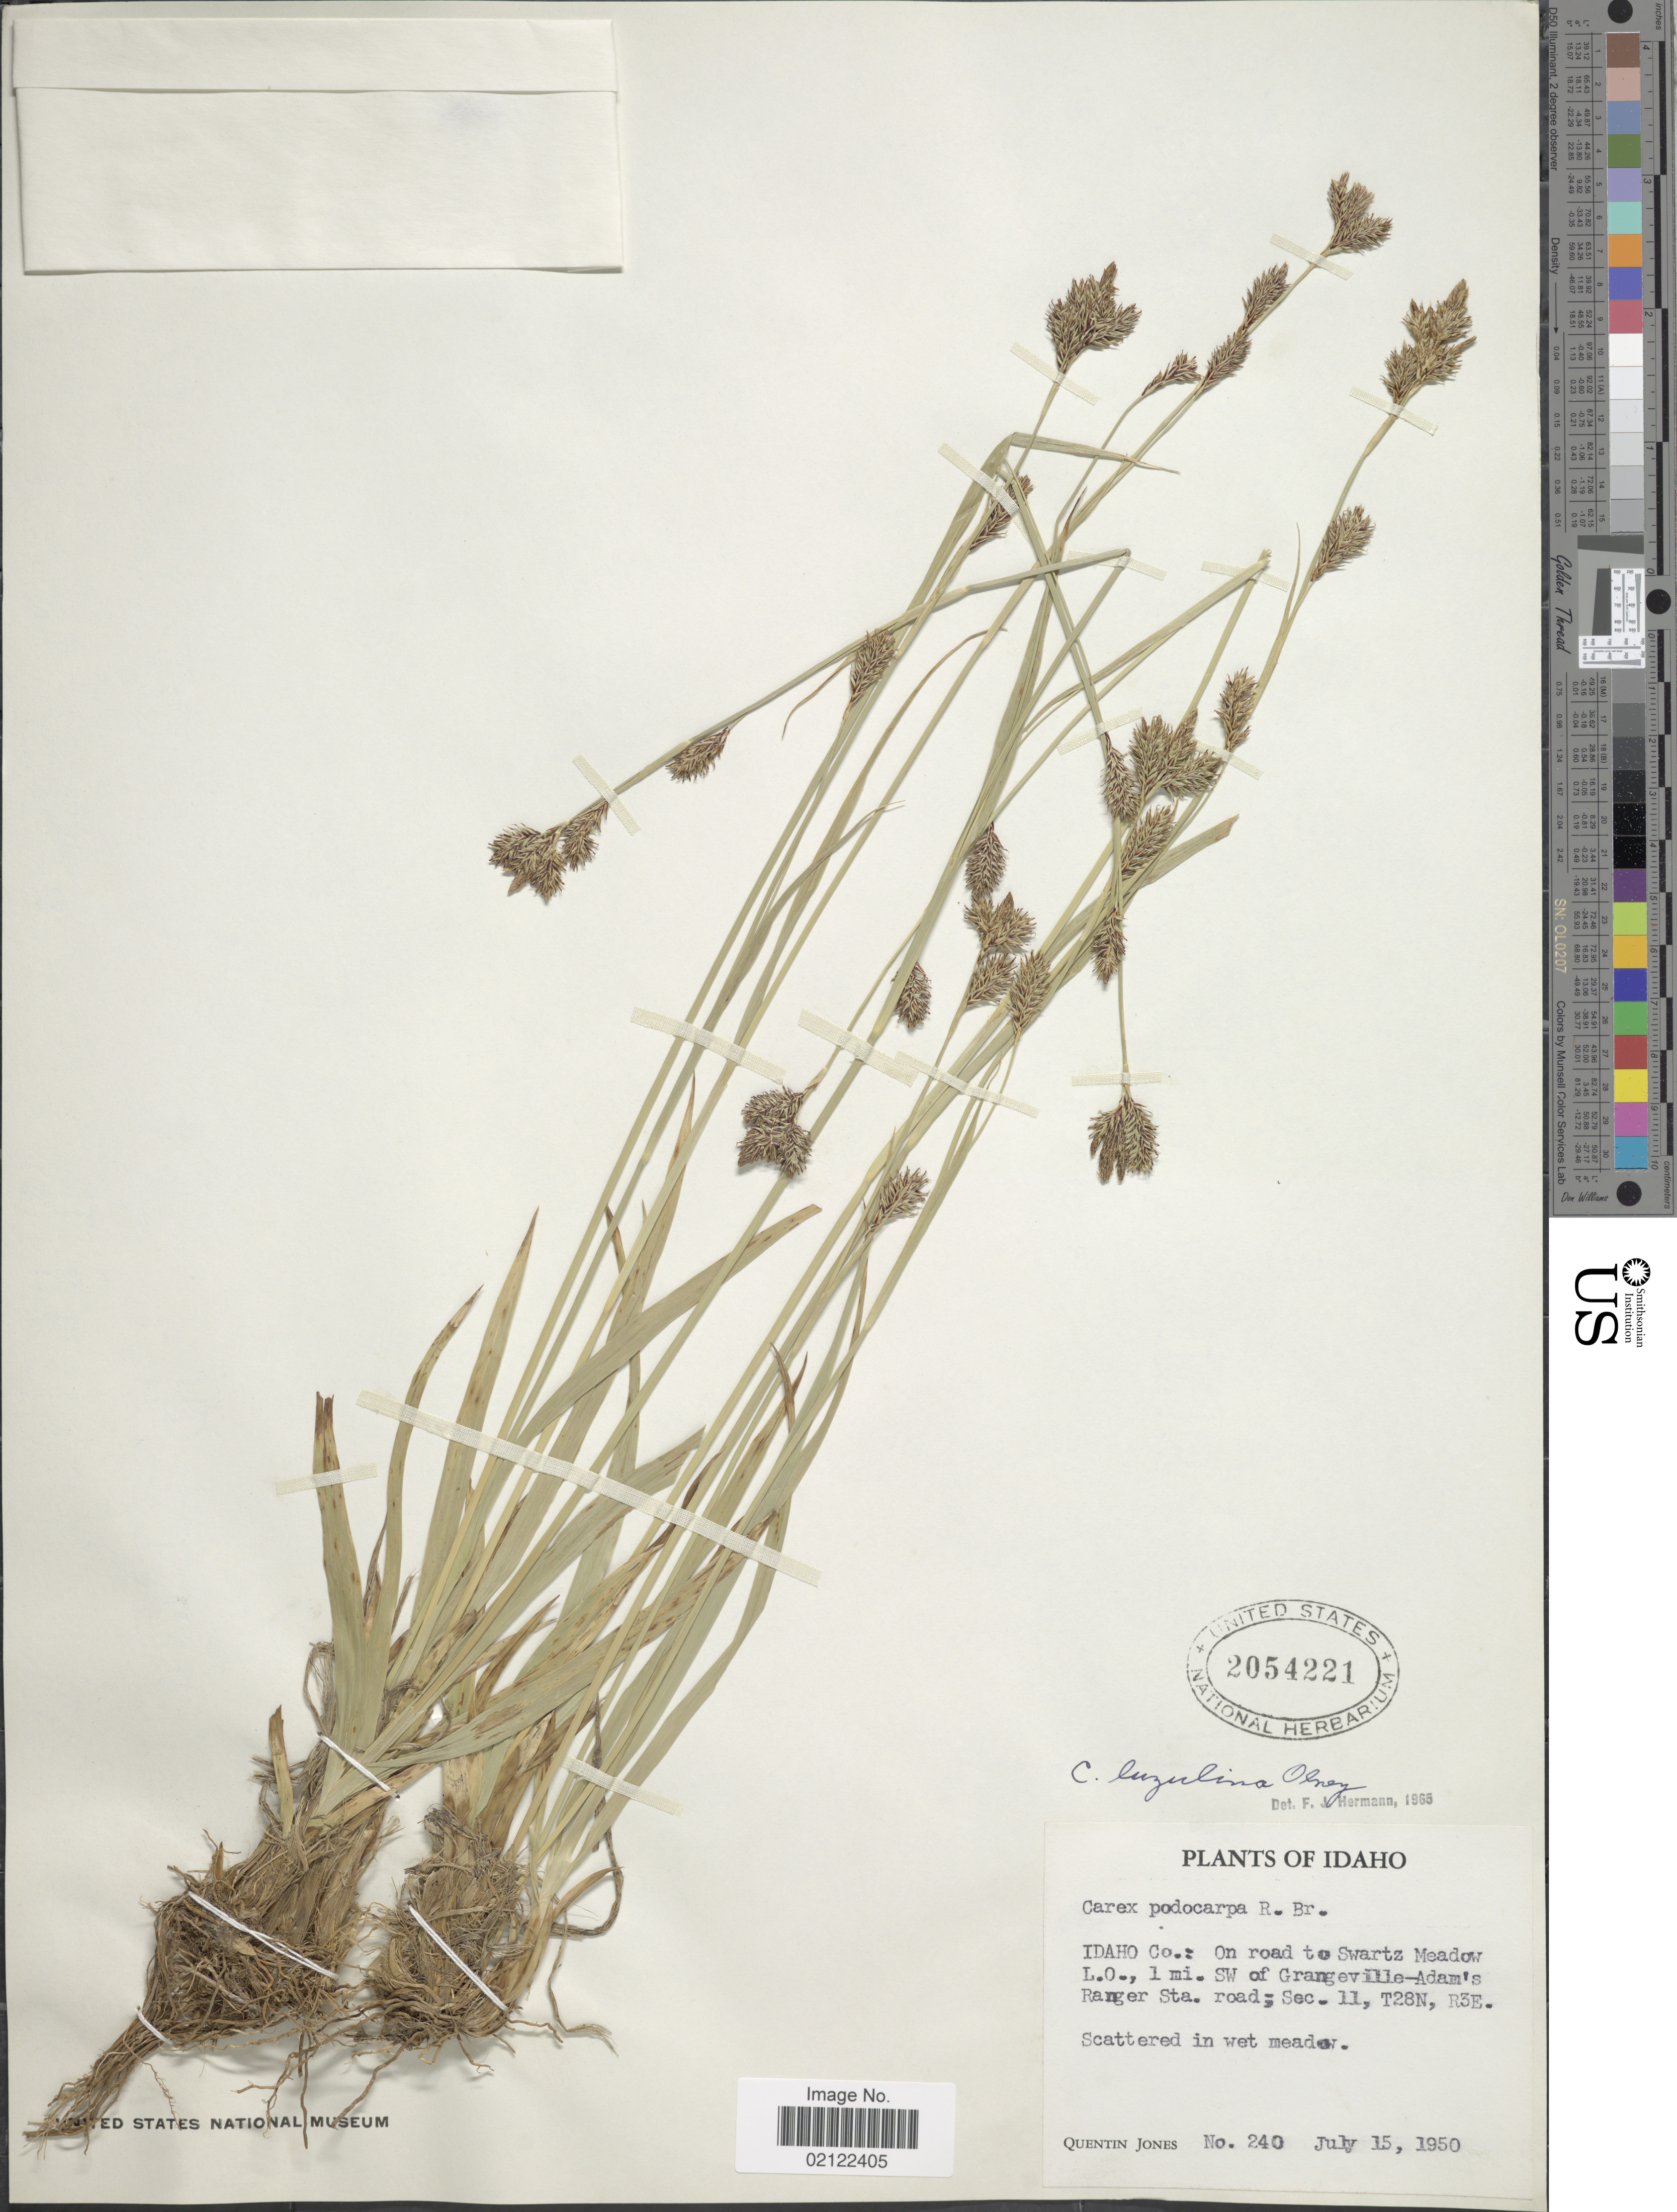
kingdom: Plantae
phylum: Tracheophyta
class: Liliopsida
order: Poales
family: Cyperaceae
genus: Carex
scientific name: Carex luzulina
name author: Olney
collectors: Q. Jones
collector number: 240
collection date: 1950-07-15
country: United States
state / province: Idaho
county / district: Idaho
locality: On road to Swartz Meadow L.O., 1 mi. SW of Grangeville-Adam's Ranger Sta. road; Sec. 11, T28N, R3E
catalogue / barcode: US 2054221